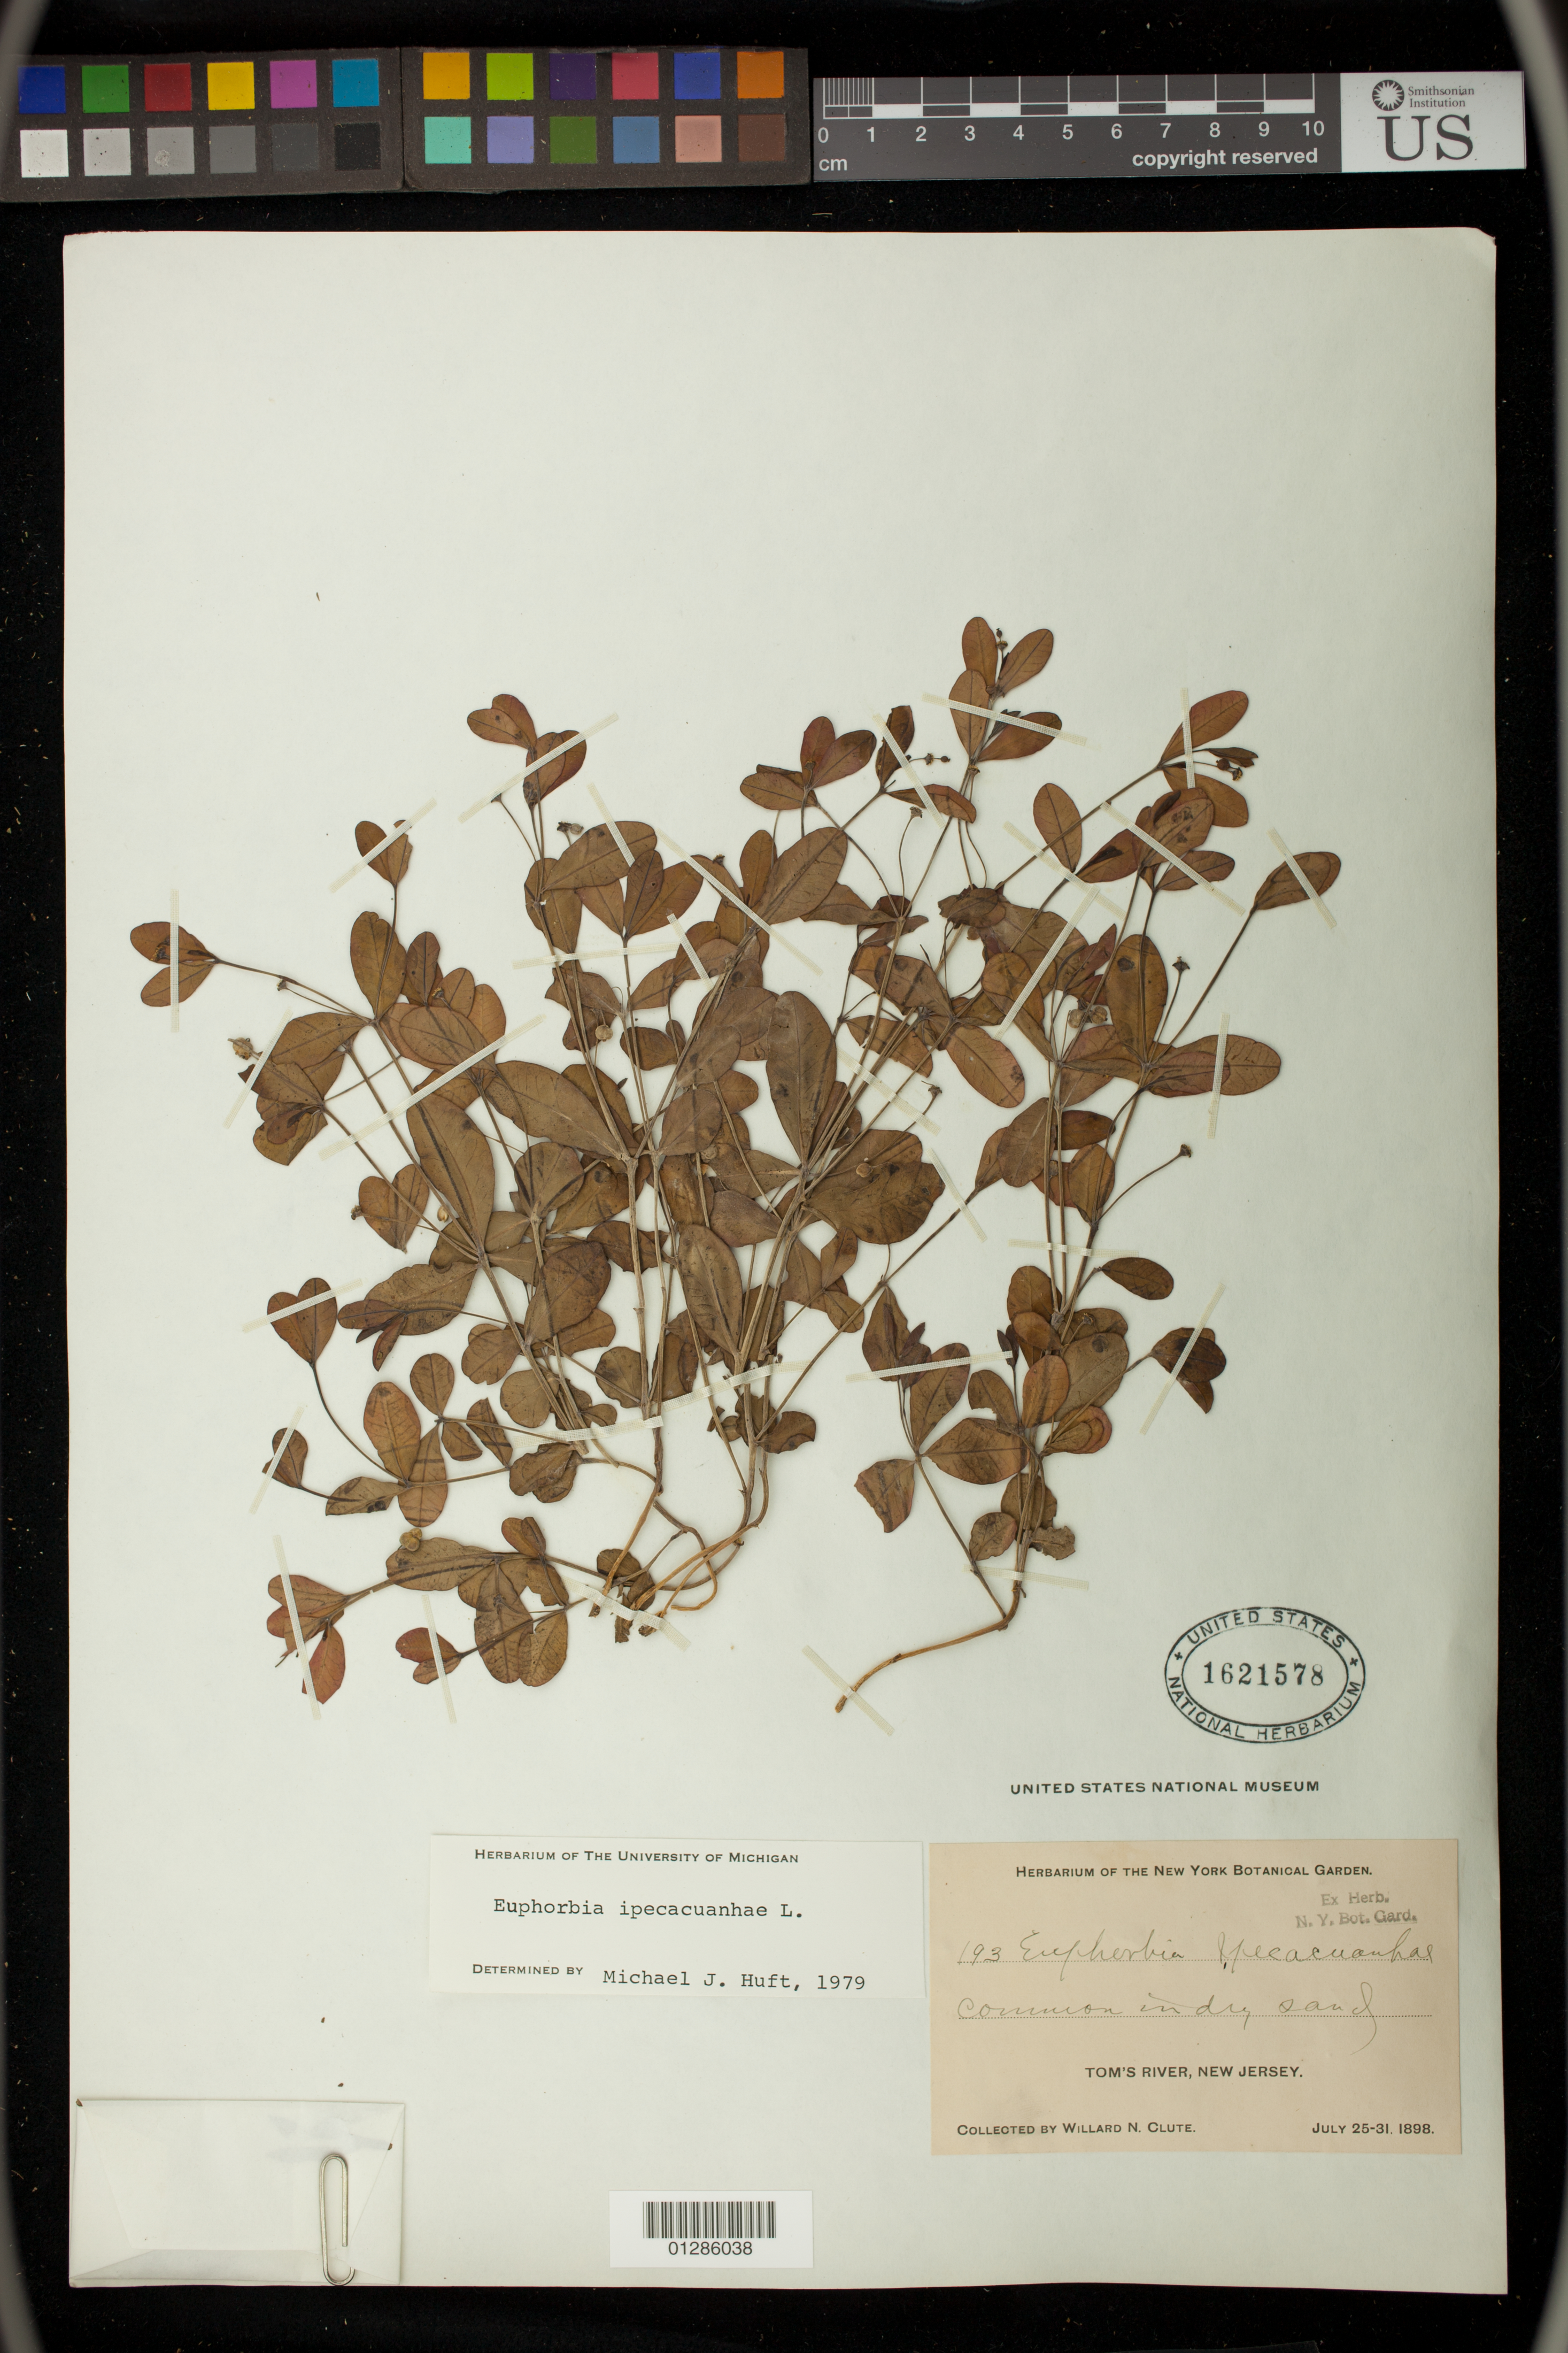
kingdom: Plantae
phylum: Tracheophyta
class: Magnoliopsida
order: Malpighiales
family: Euphorbiaceae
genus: Euphorbia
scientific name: Euphorbia ipecacuanhae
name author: L.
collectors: W. N. Clute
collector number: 193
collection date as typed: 25 Jul 1898 to 31 Jul 1898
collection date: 1898-07-25/1898-07-31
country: United States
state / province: New Jersey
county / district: Ocean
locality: Tom's river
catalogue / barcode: US 1621578